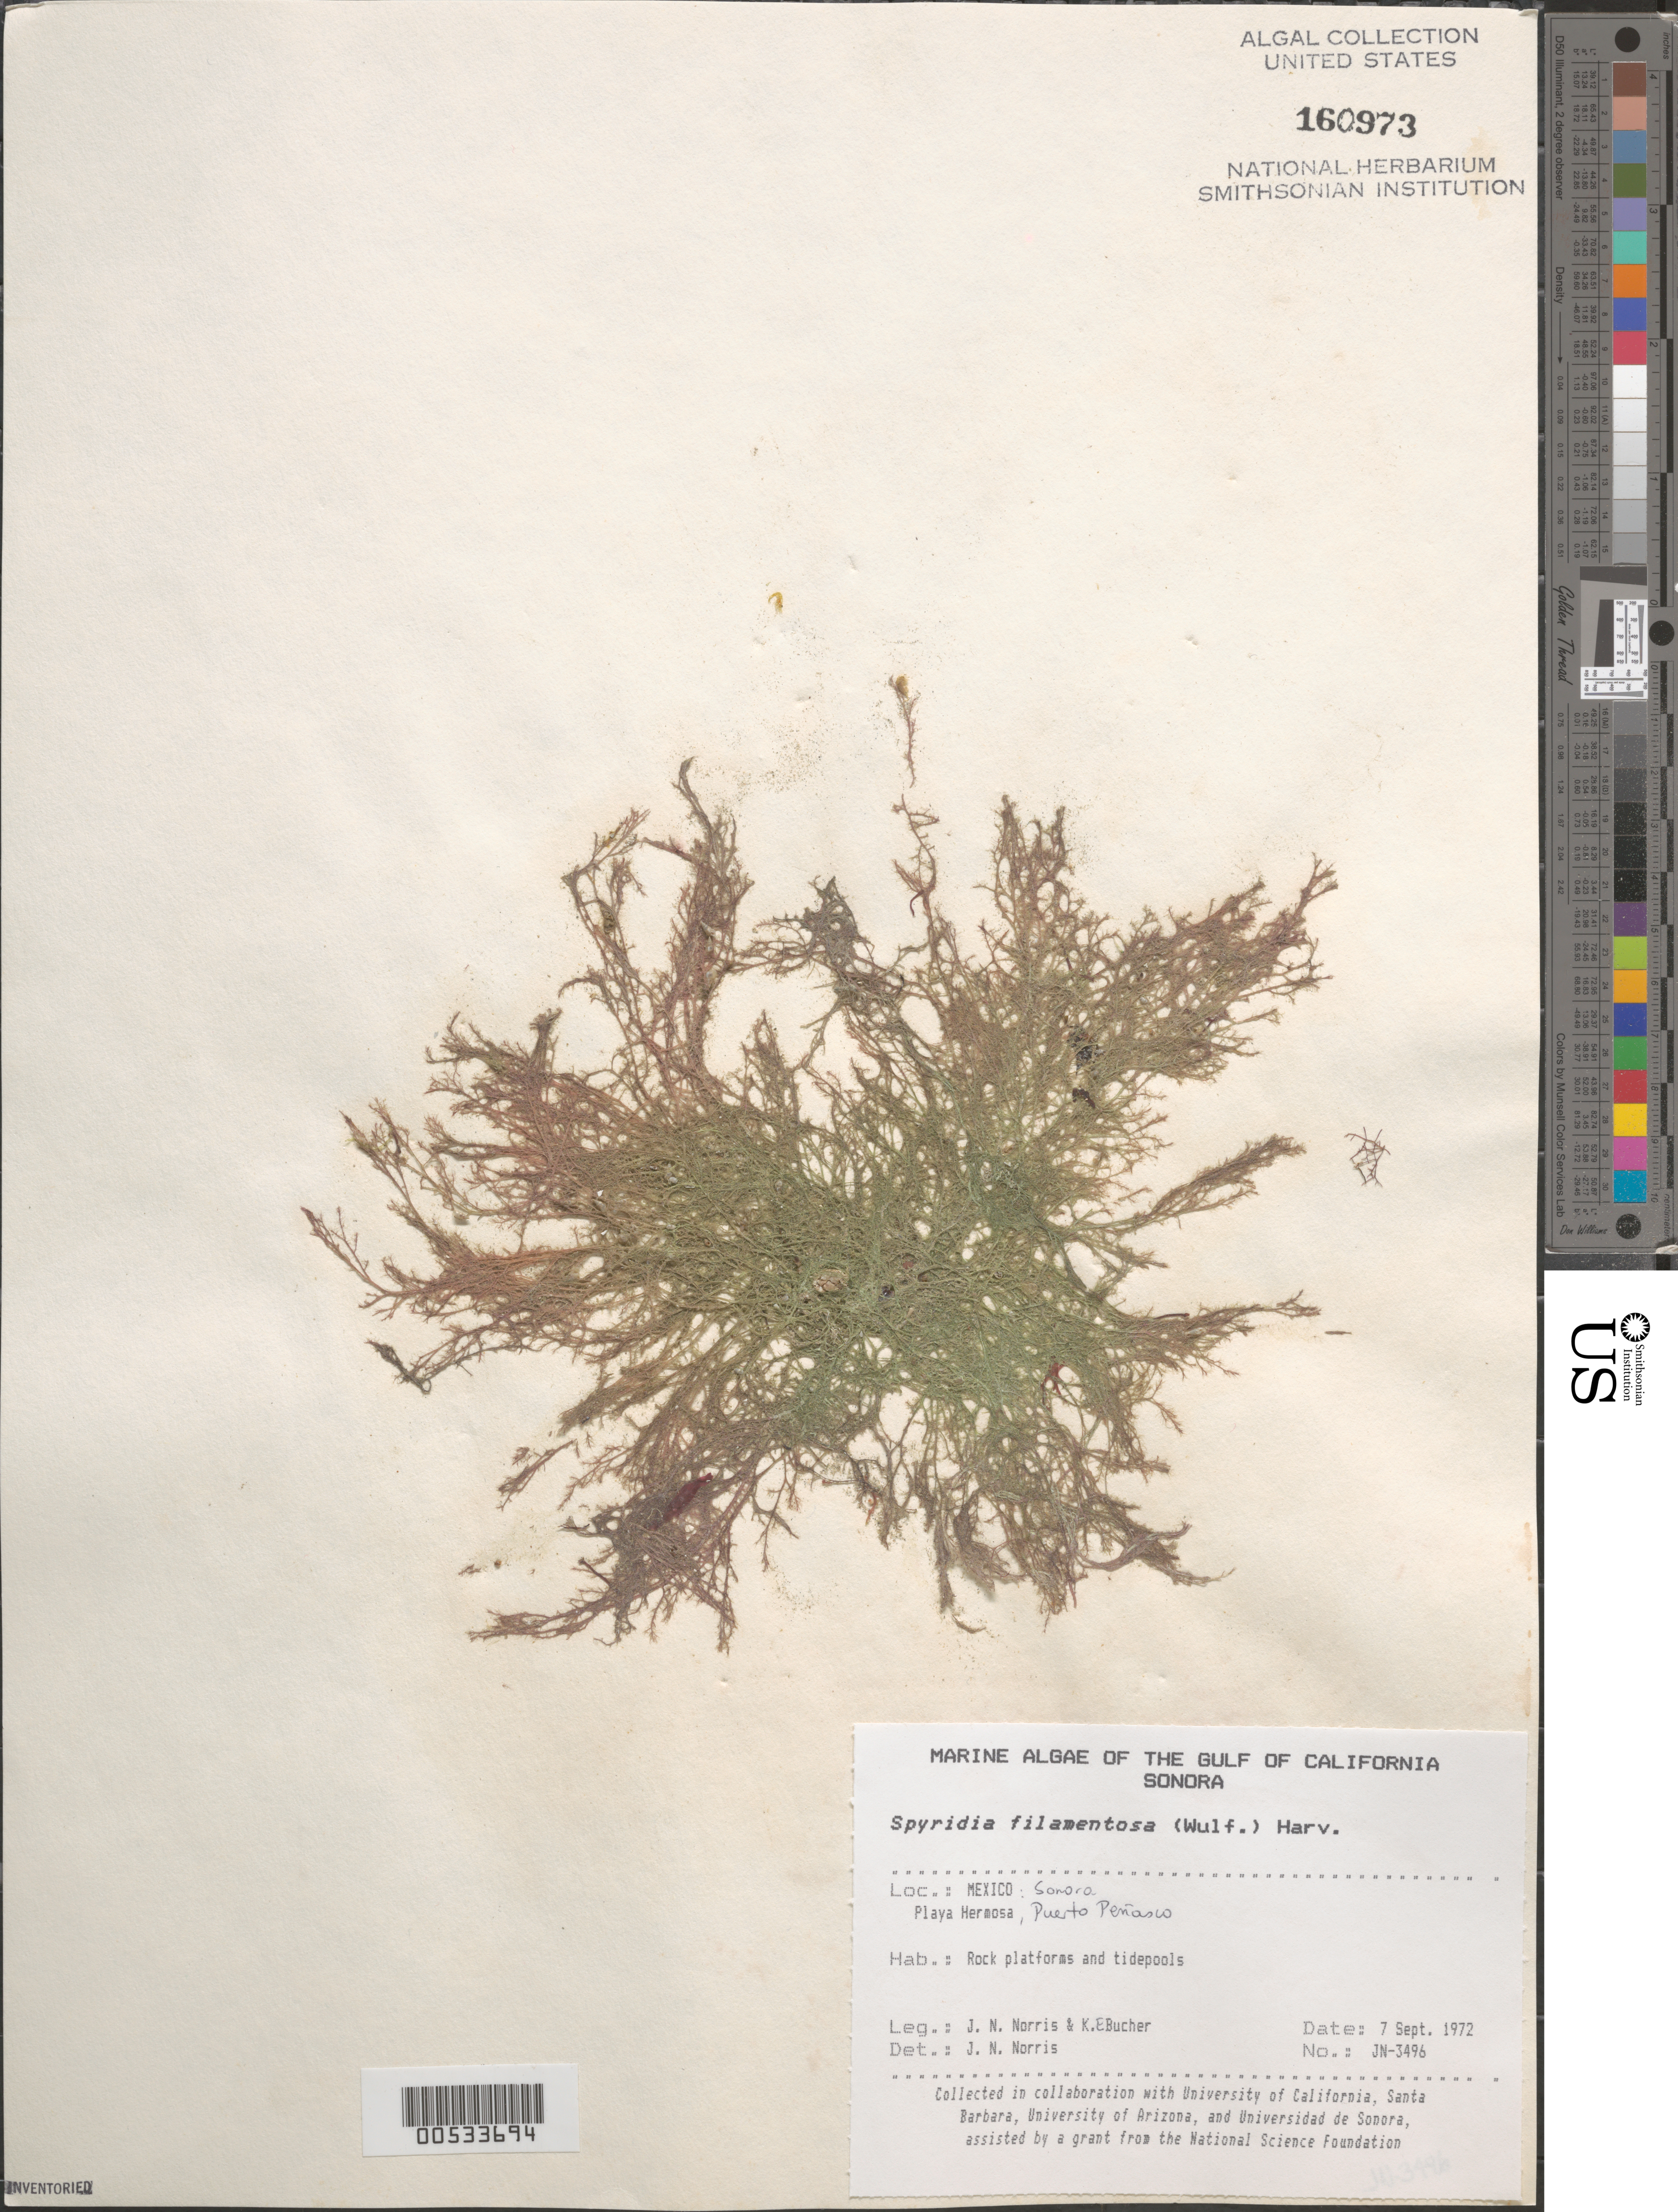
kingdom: Plantae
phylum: Rhodophyta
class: Florideophyceae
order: Ceramiales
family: Spyridiaceae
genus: Spyridia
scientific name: Spyridia filamentosa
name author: (Wulfen) Harv.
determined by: Norris, James N.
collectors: J. N. Norris & K. E. Bucher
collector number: JN-3496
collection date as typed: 07 Sep 1972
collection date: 1972-09-07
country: Mexico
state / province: Sonora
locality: Playa Hermosa, Puerto Penasco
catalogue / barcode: US 160973